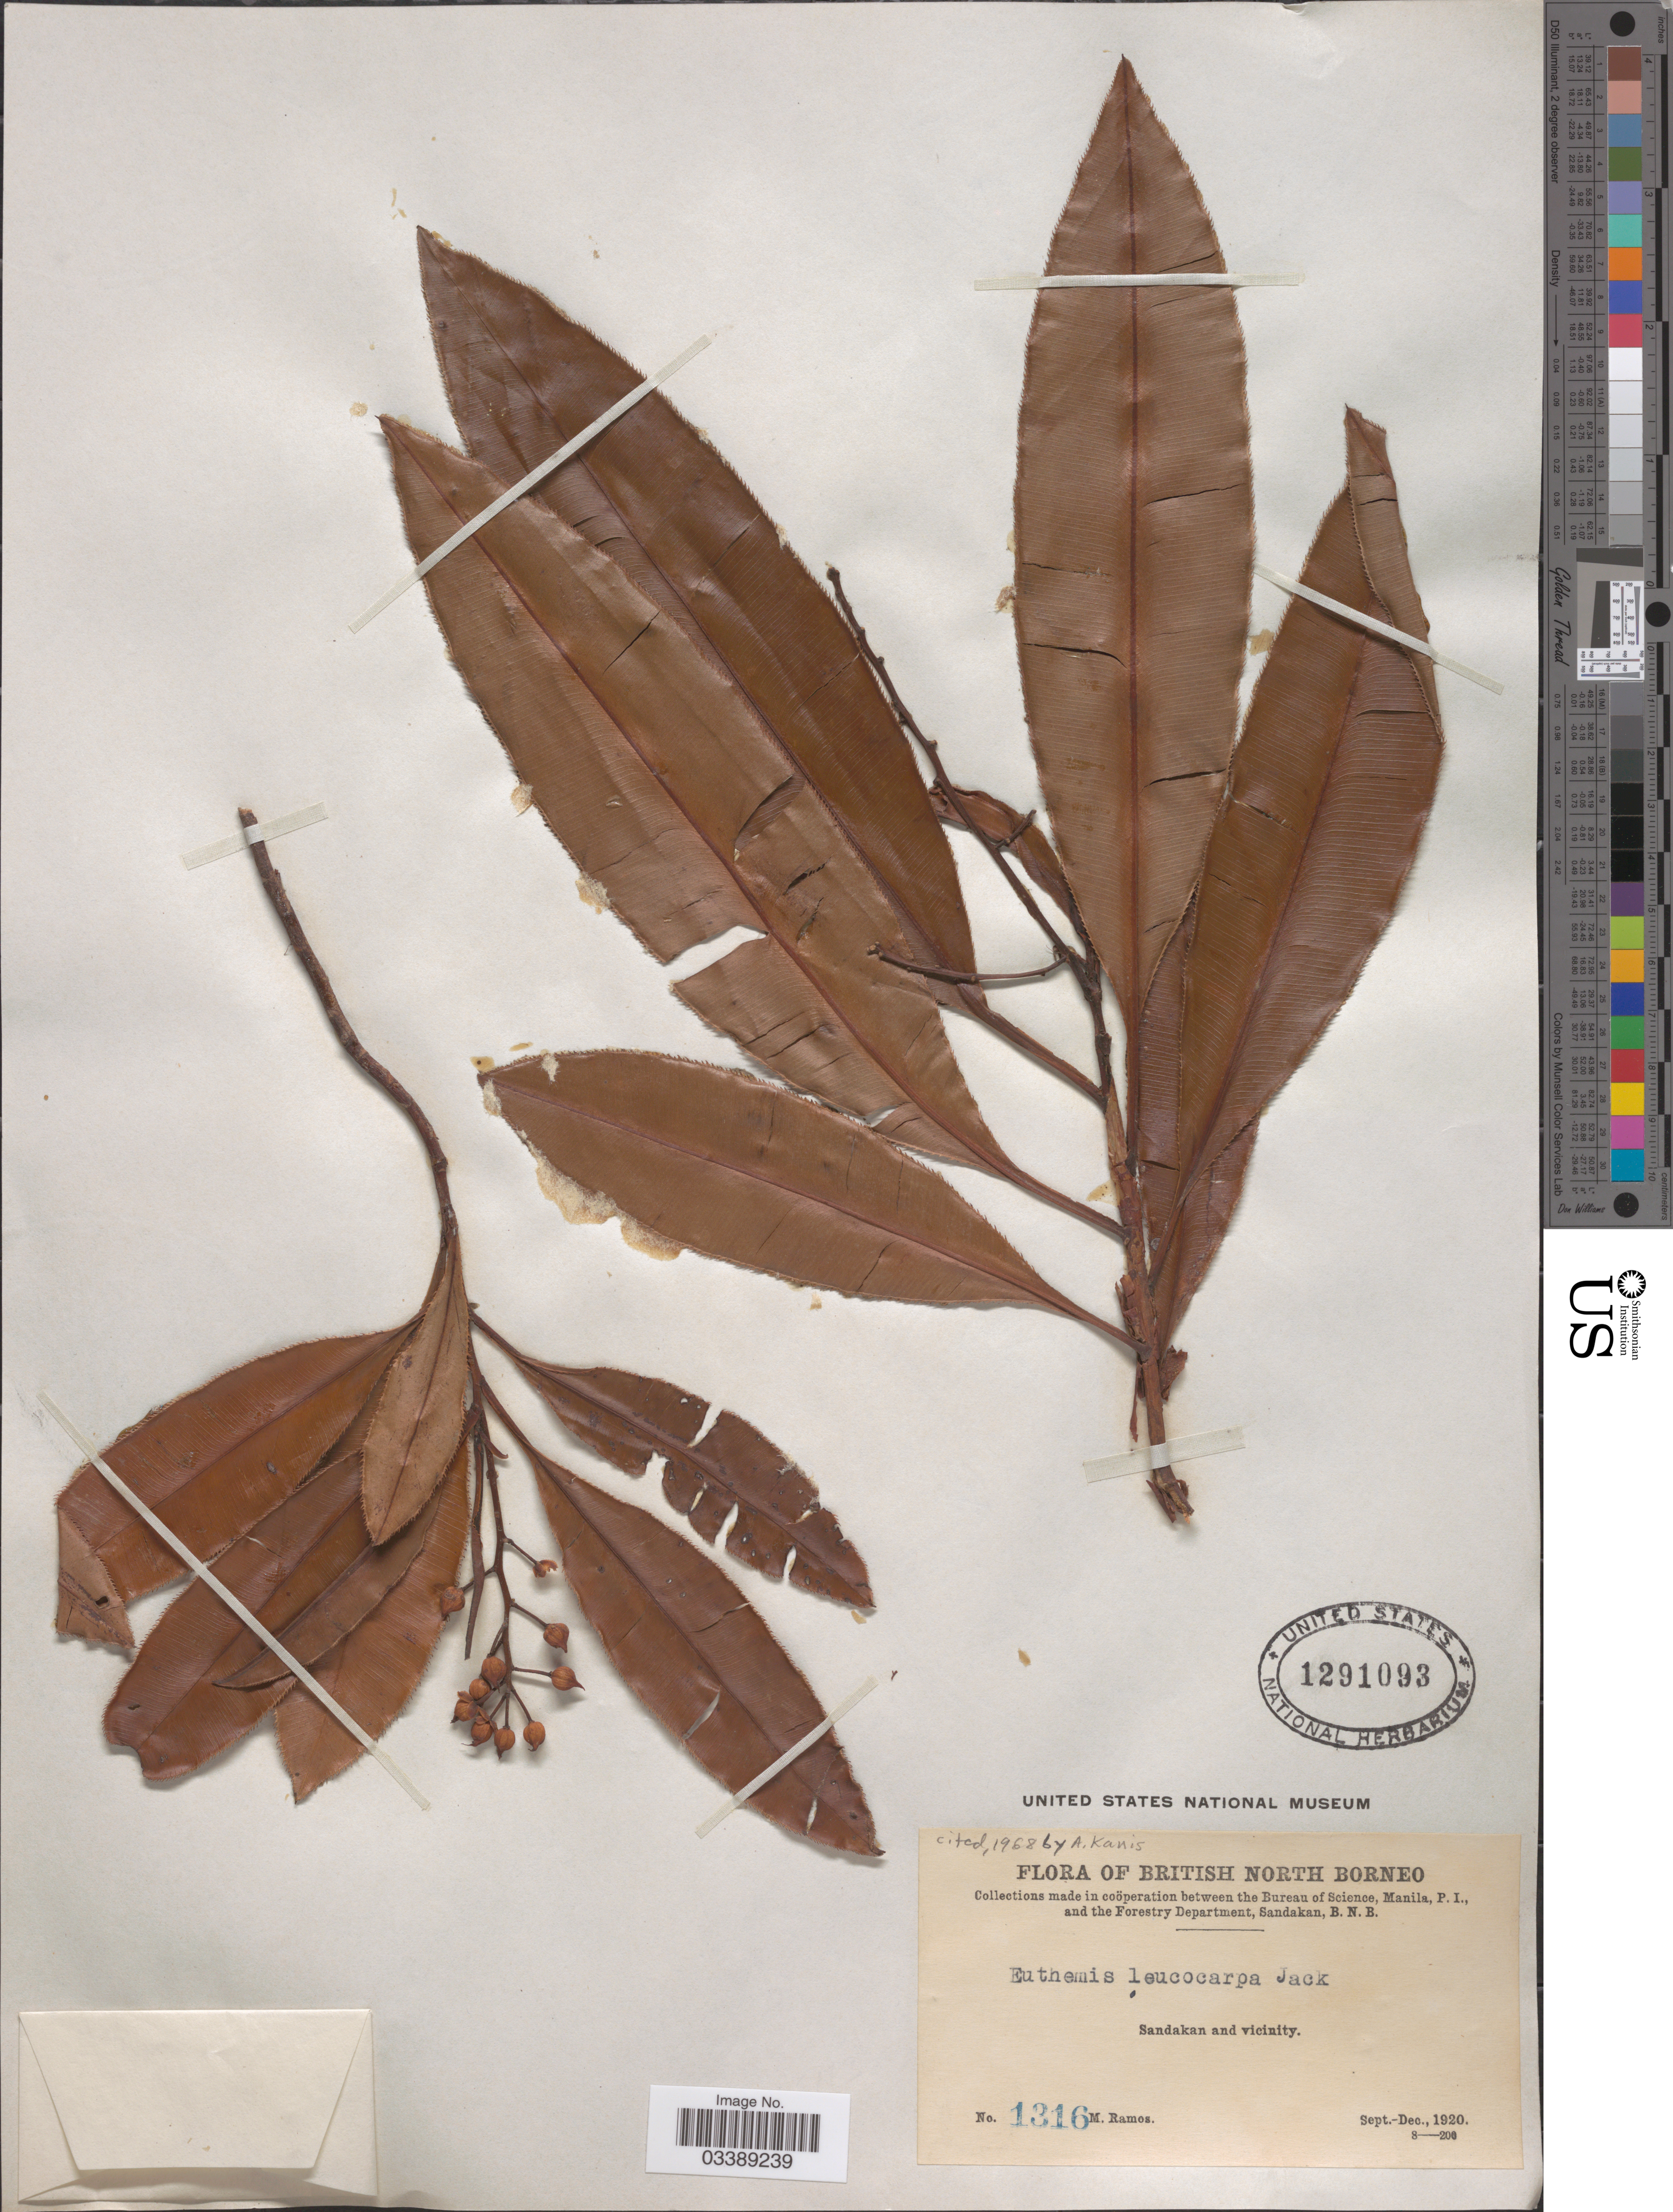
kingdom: Plantae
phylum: Tracheophyta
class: Magnoliopsida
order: Malpighiales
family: Ochnaceae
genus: Euthemis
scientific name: Euthemis leucocarpa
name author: Jack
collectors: M. Ramos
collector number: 1316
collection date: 1920-09/1920-12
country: Malaysia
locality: British North Borneo. Sandakan and vicinity.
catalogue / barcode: US 1291093